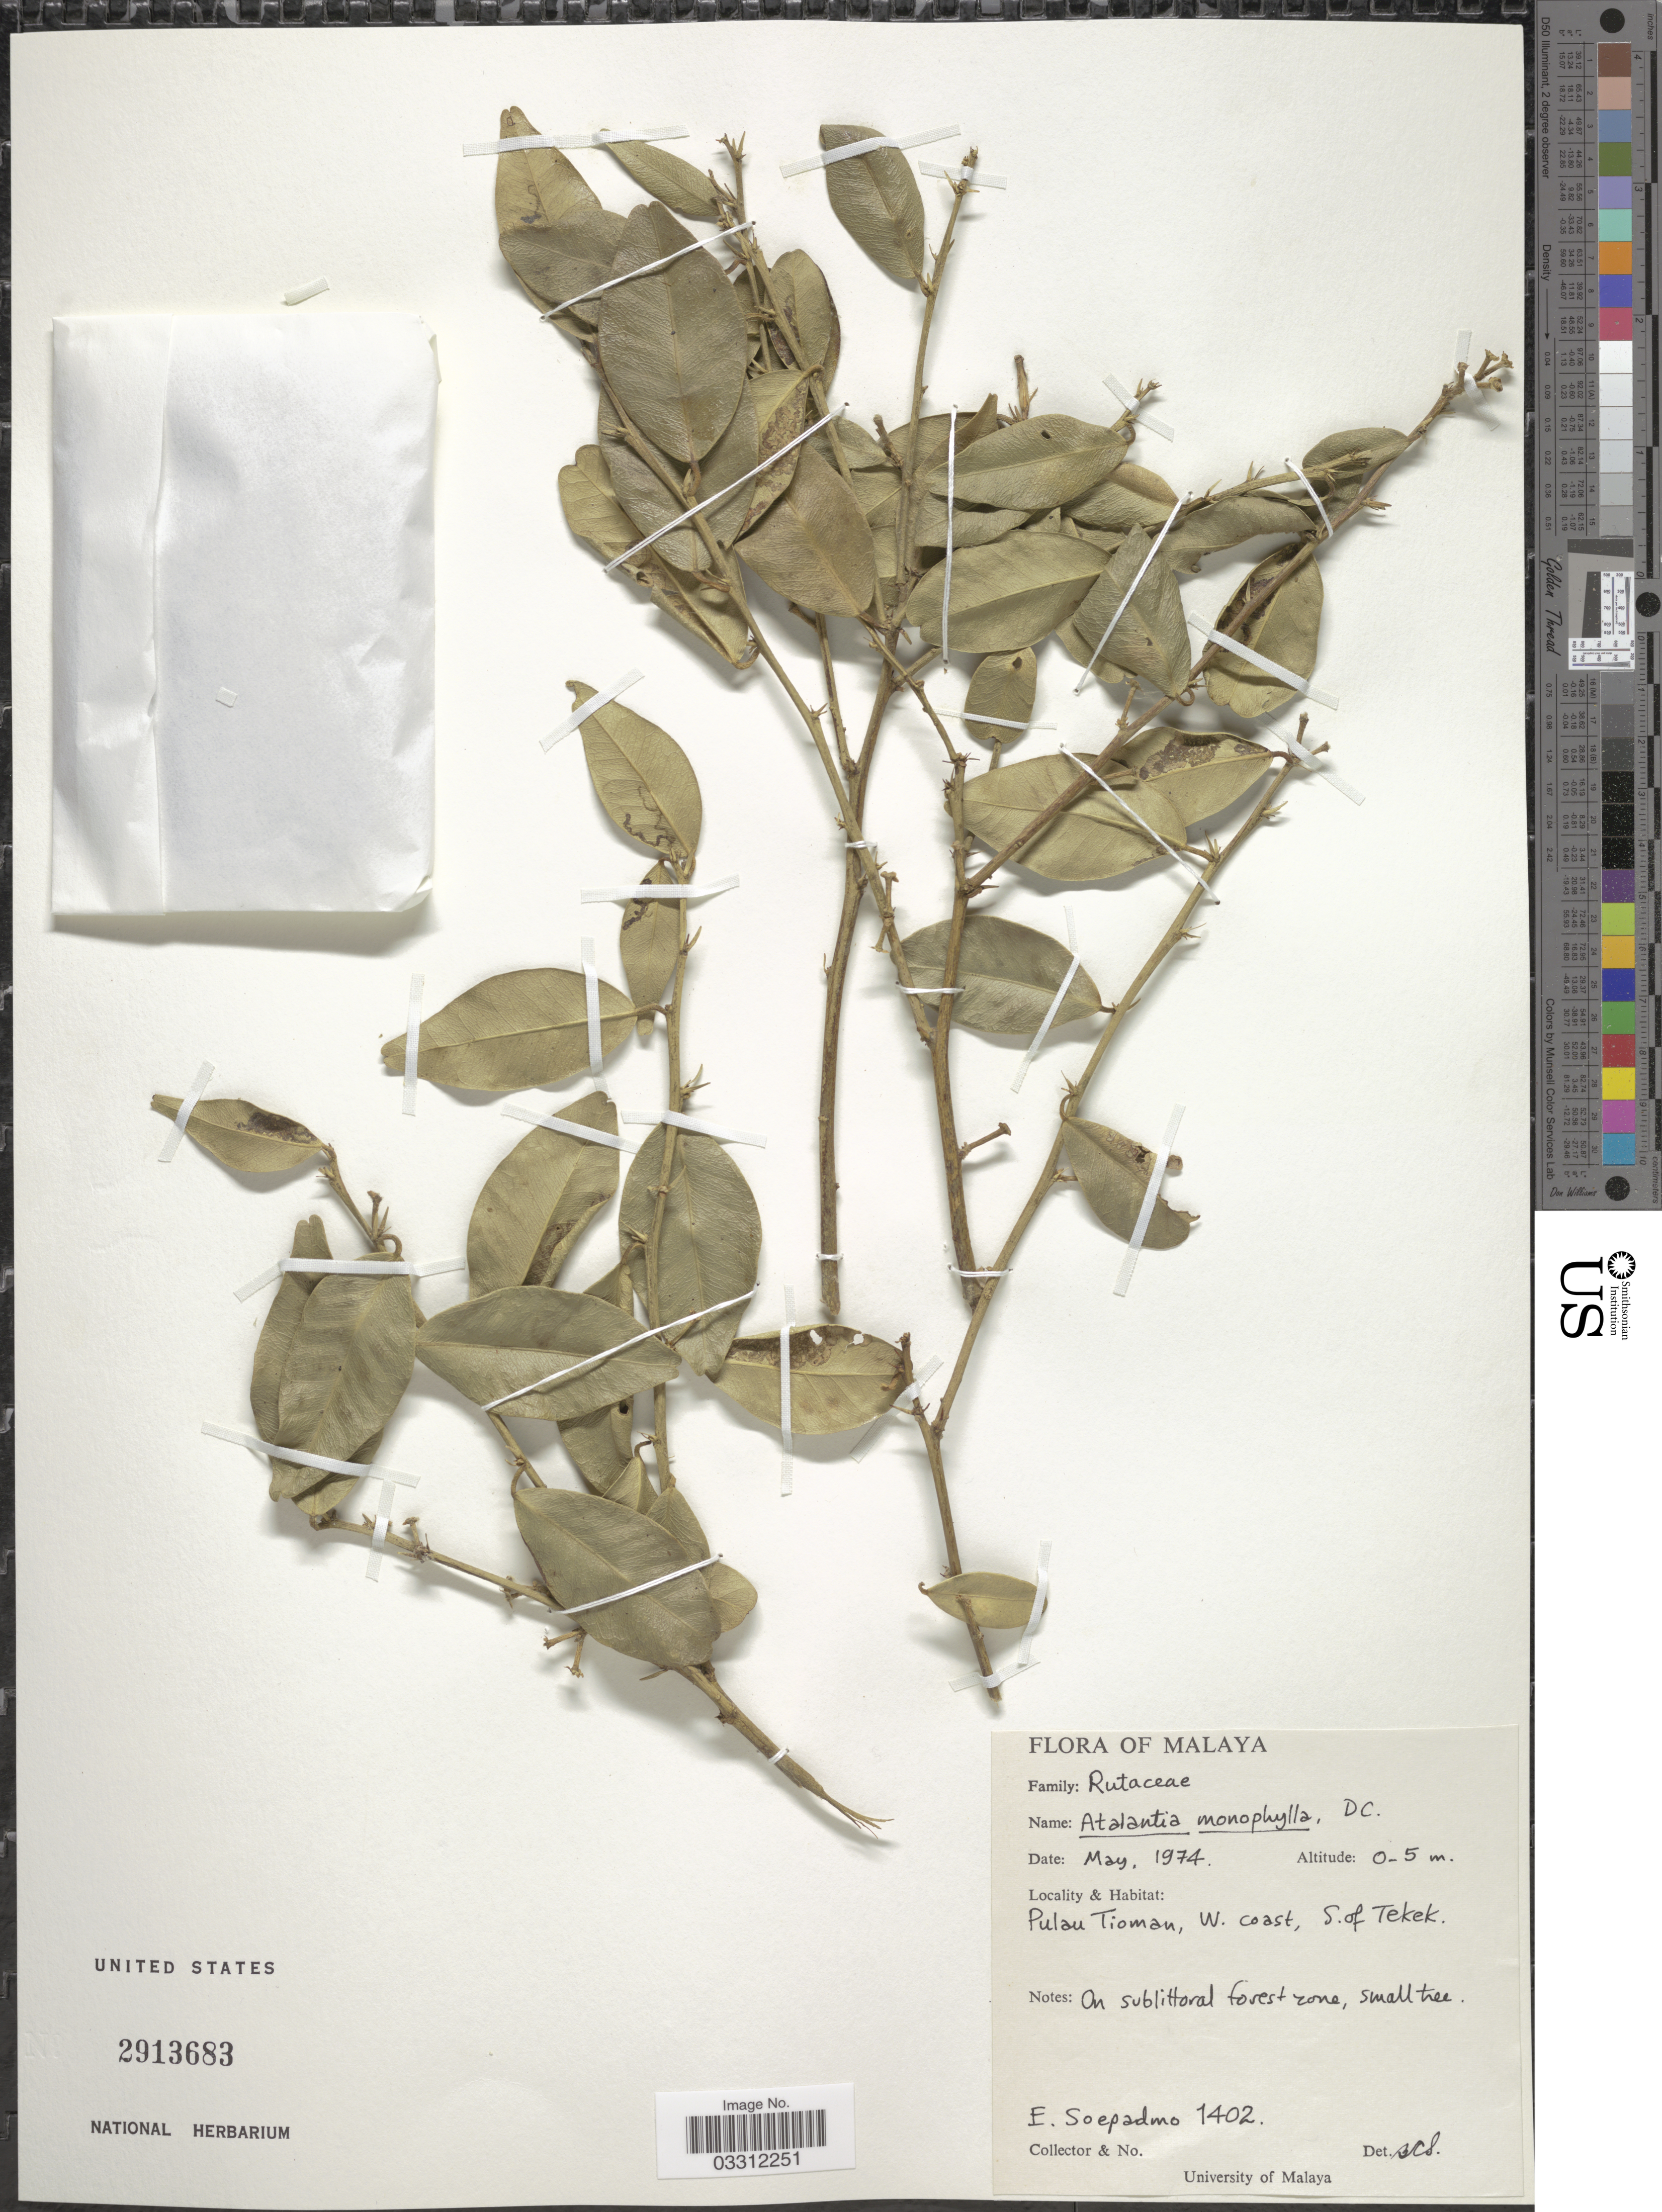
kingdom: Plantae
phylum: Tracheophyta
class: Magnoliopsida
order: Sapindales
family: Rutaceae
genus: Atalantia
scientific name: Atalantia monophylla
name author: (L.) DC.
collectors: E. Soepadmo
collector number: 1402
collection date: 1974-05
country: Malaysia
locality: Malaya, Pulau Tioman, W. coast, S. of Tekek.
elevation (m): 0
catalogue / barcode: US 2913683